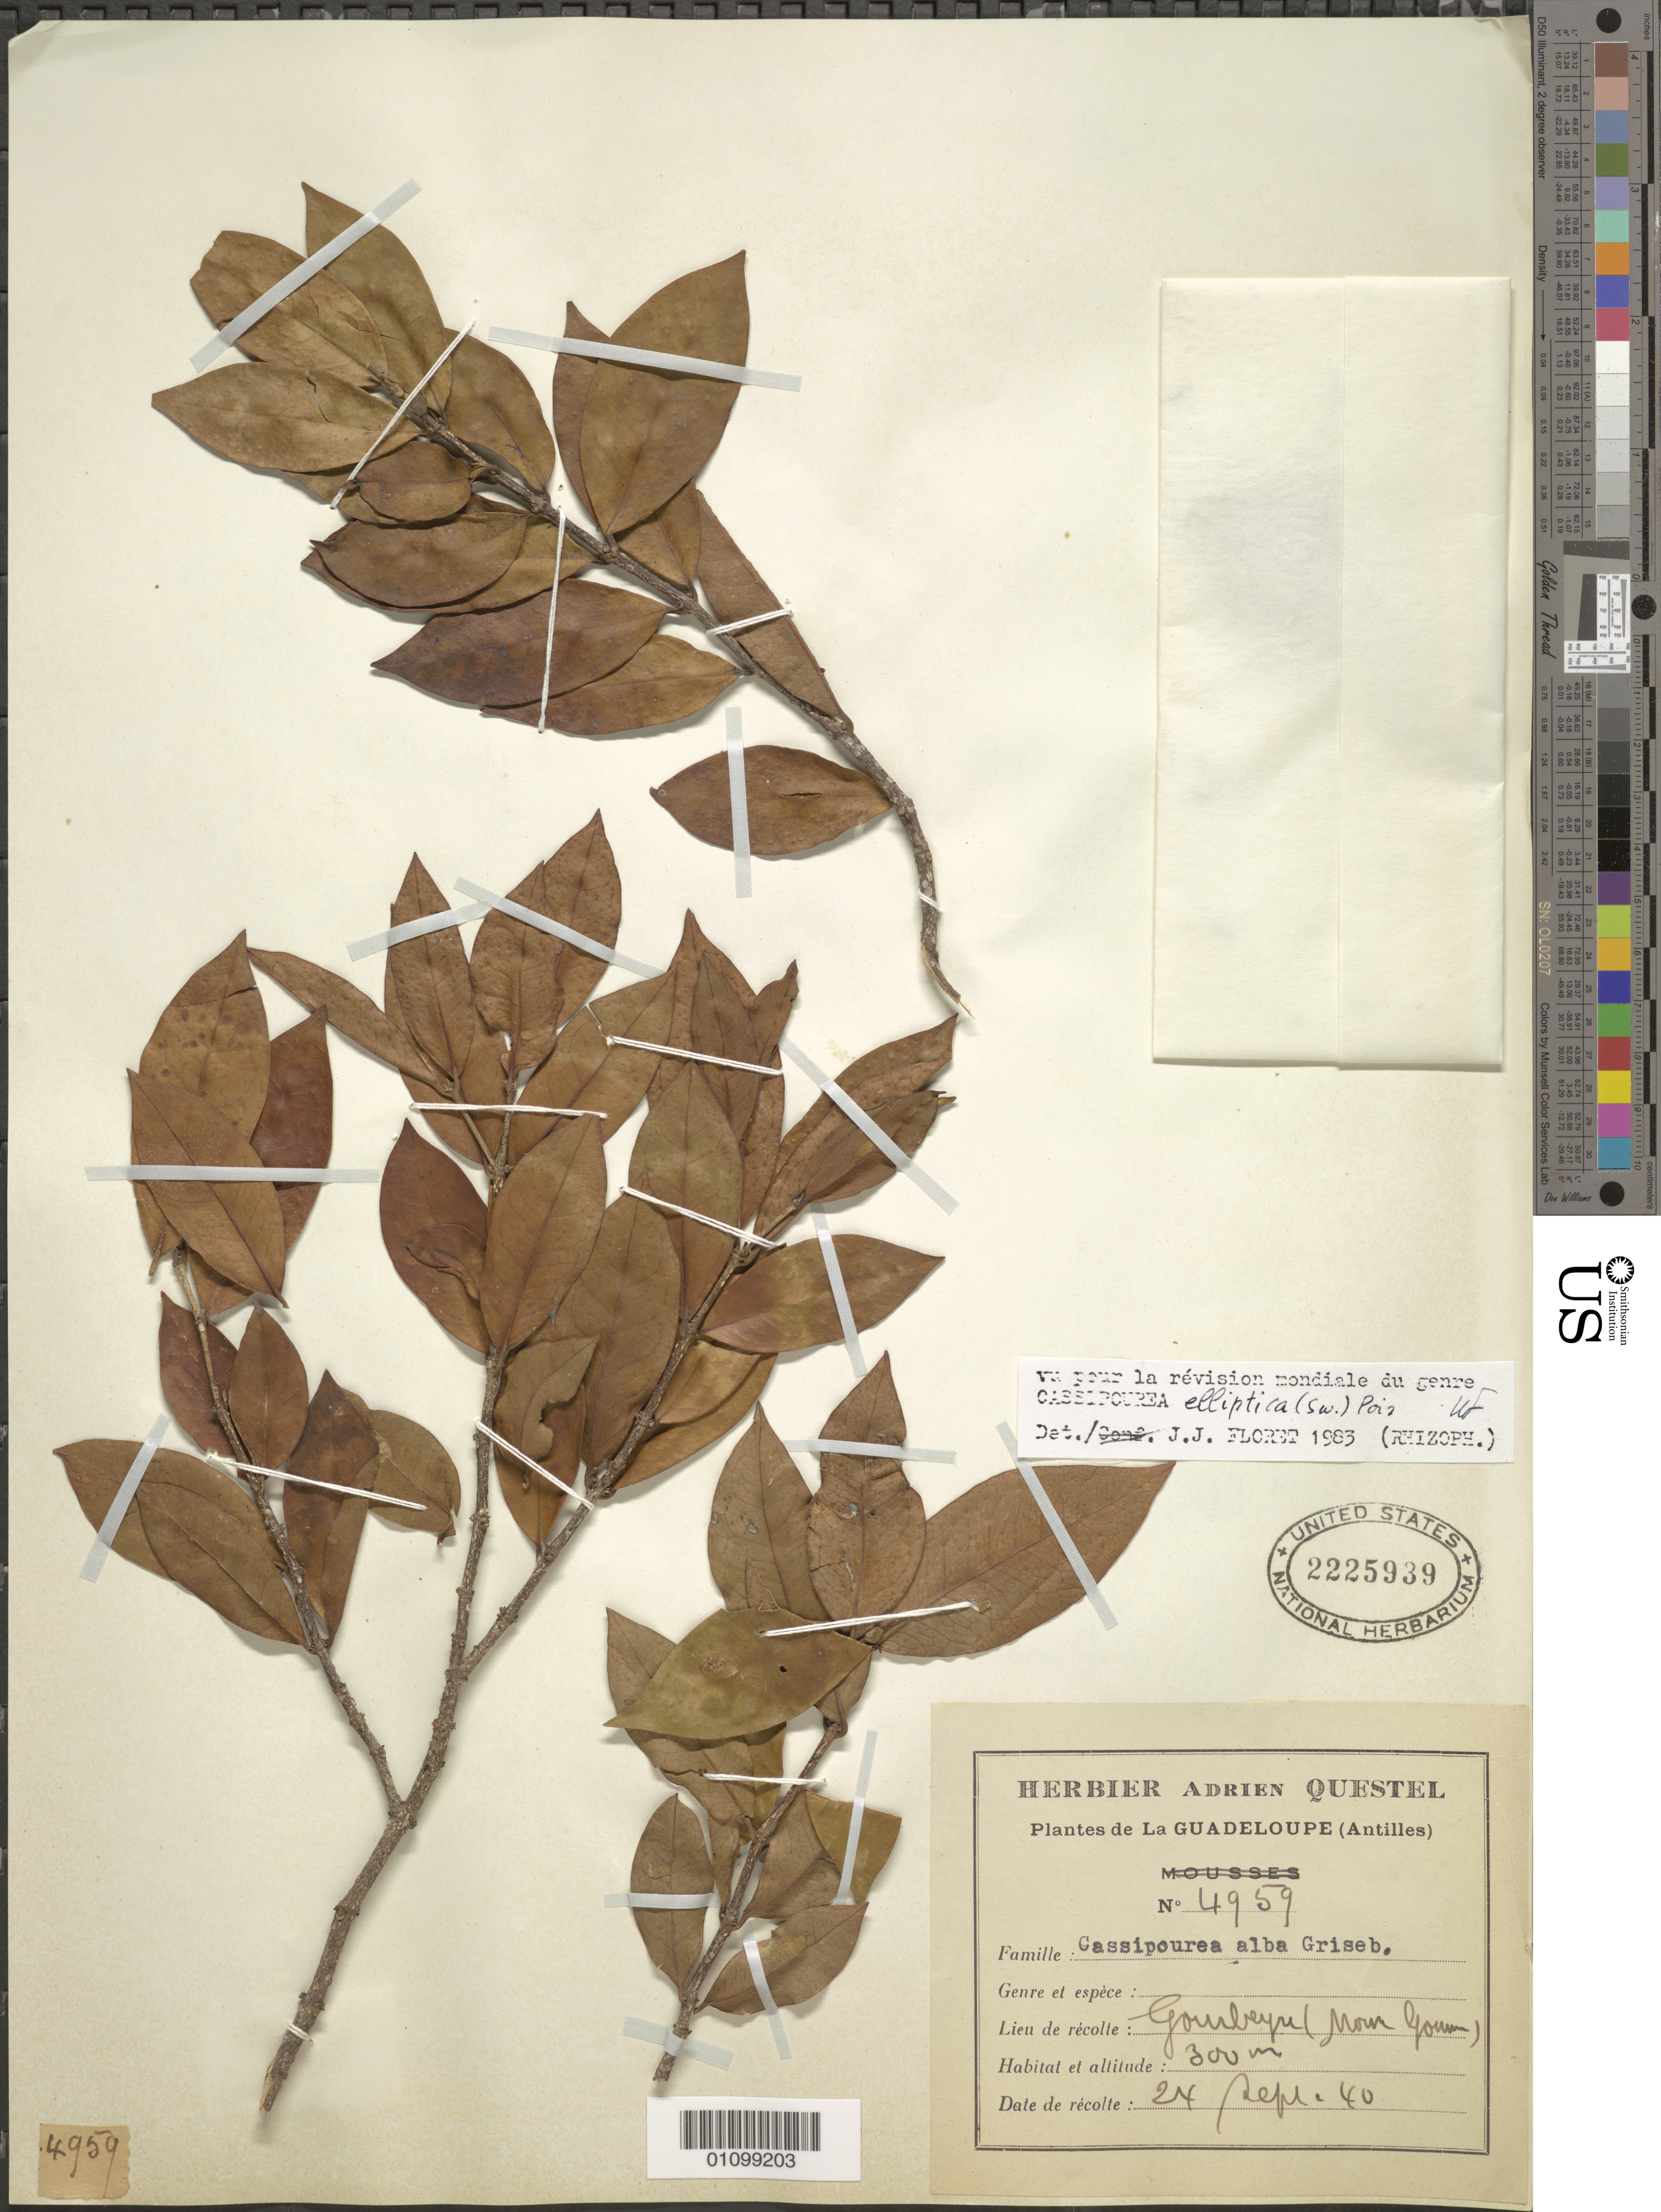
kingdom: Plantae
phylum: Tracheophyta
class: Magnoliopsida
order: Malpighiales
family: Rhizophoraceae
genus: Cassipourea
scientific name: Cassipourea elliptica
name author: (Sw.) Poir.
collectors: A. Questel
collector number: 4959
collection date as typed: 24 Sep 1940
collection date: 1940-09-24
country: Guadeloupe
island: Basse Terre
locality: Gourbeyre, Moun Yourm.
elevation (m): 300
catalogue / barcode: US 2225939